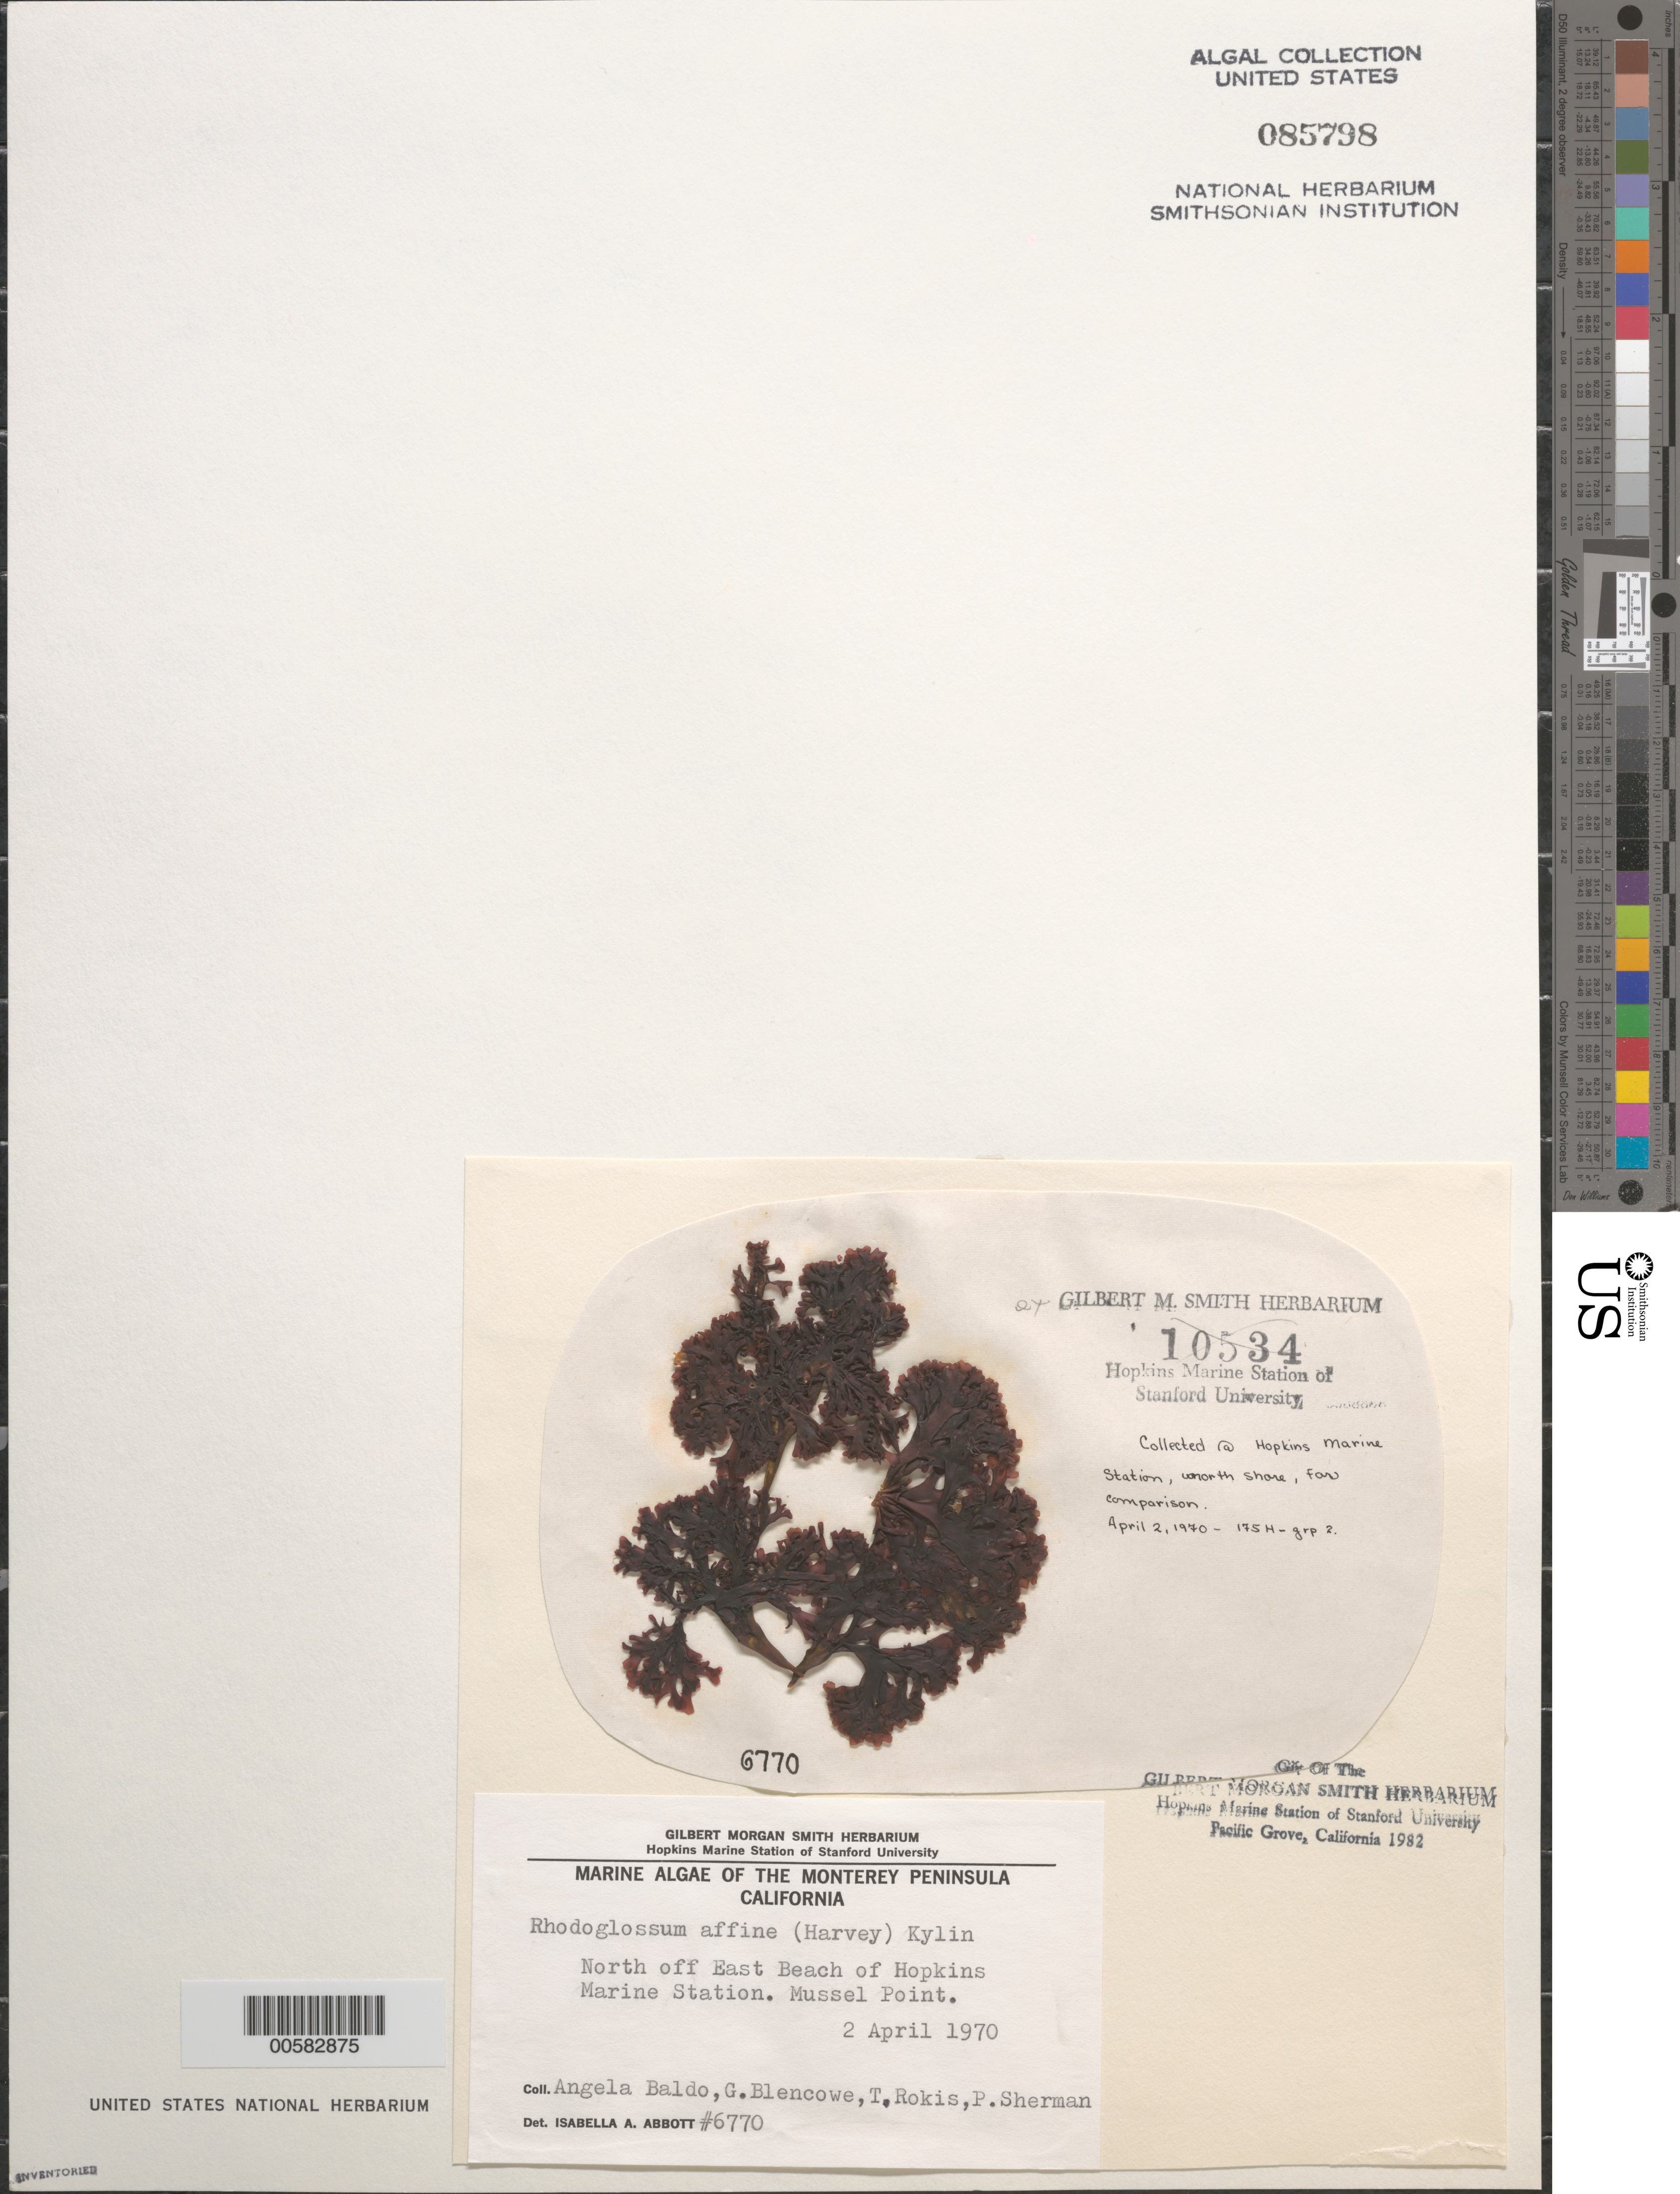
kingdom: Plantae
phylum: Rhodophyta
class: Florideophyceae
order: Gigartinales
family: Gigartinaceae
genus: Mazzaella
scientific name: Mazzaella affinis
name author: (Harvey) Fredericq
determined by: Algae name updating Project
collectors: A. Baldo, G. Blencowe, T. Rokis & P. Sherman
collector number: IAA 6770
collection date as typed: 02 Apr 1970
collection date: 1970-04-02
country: United States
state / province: California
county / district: Monterey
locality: Mussel Point, Hopkins Marine Station, north off east beach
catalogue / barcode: US 85798